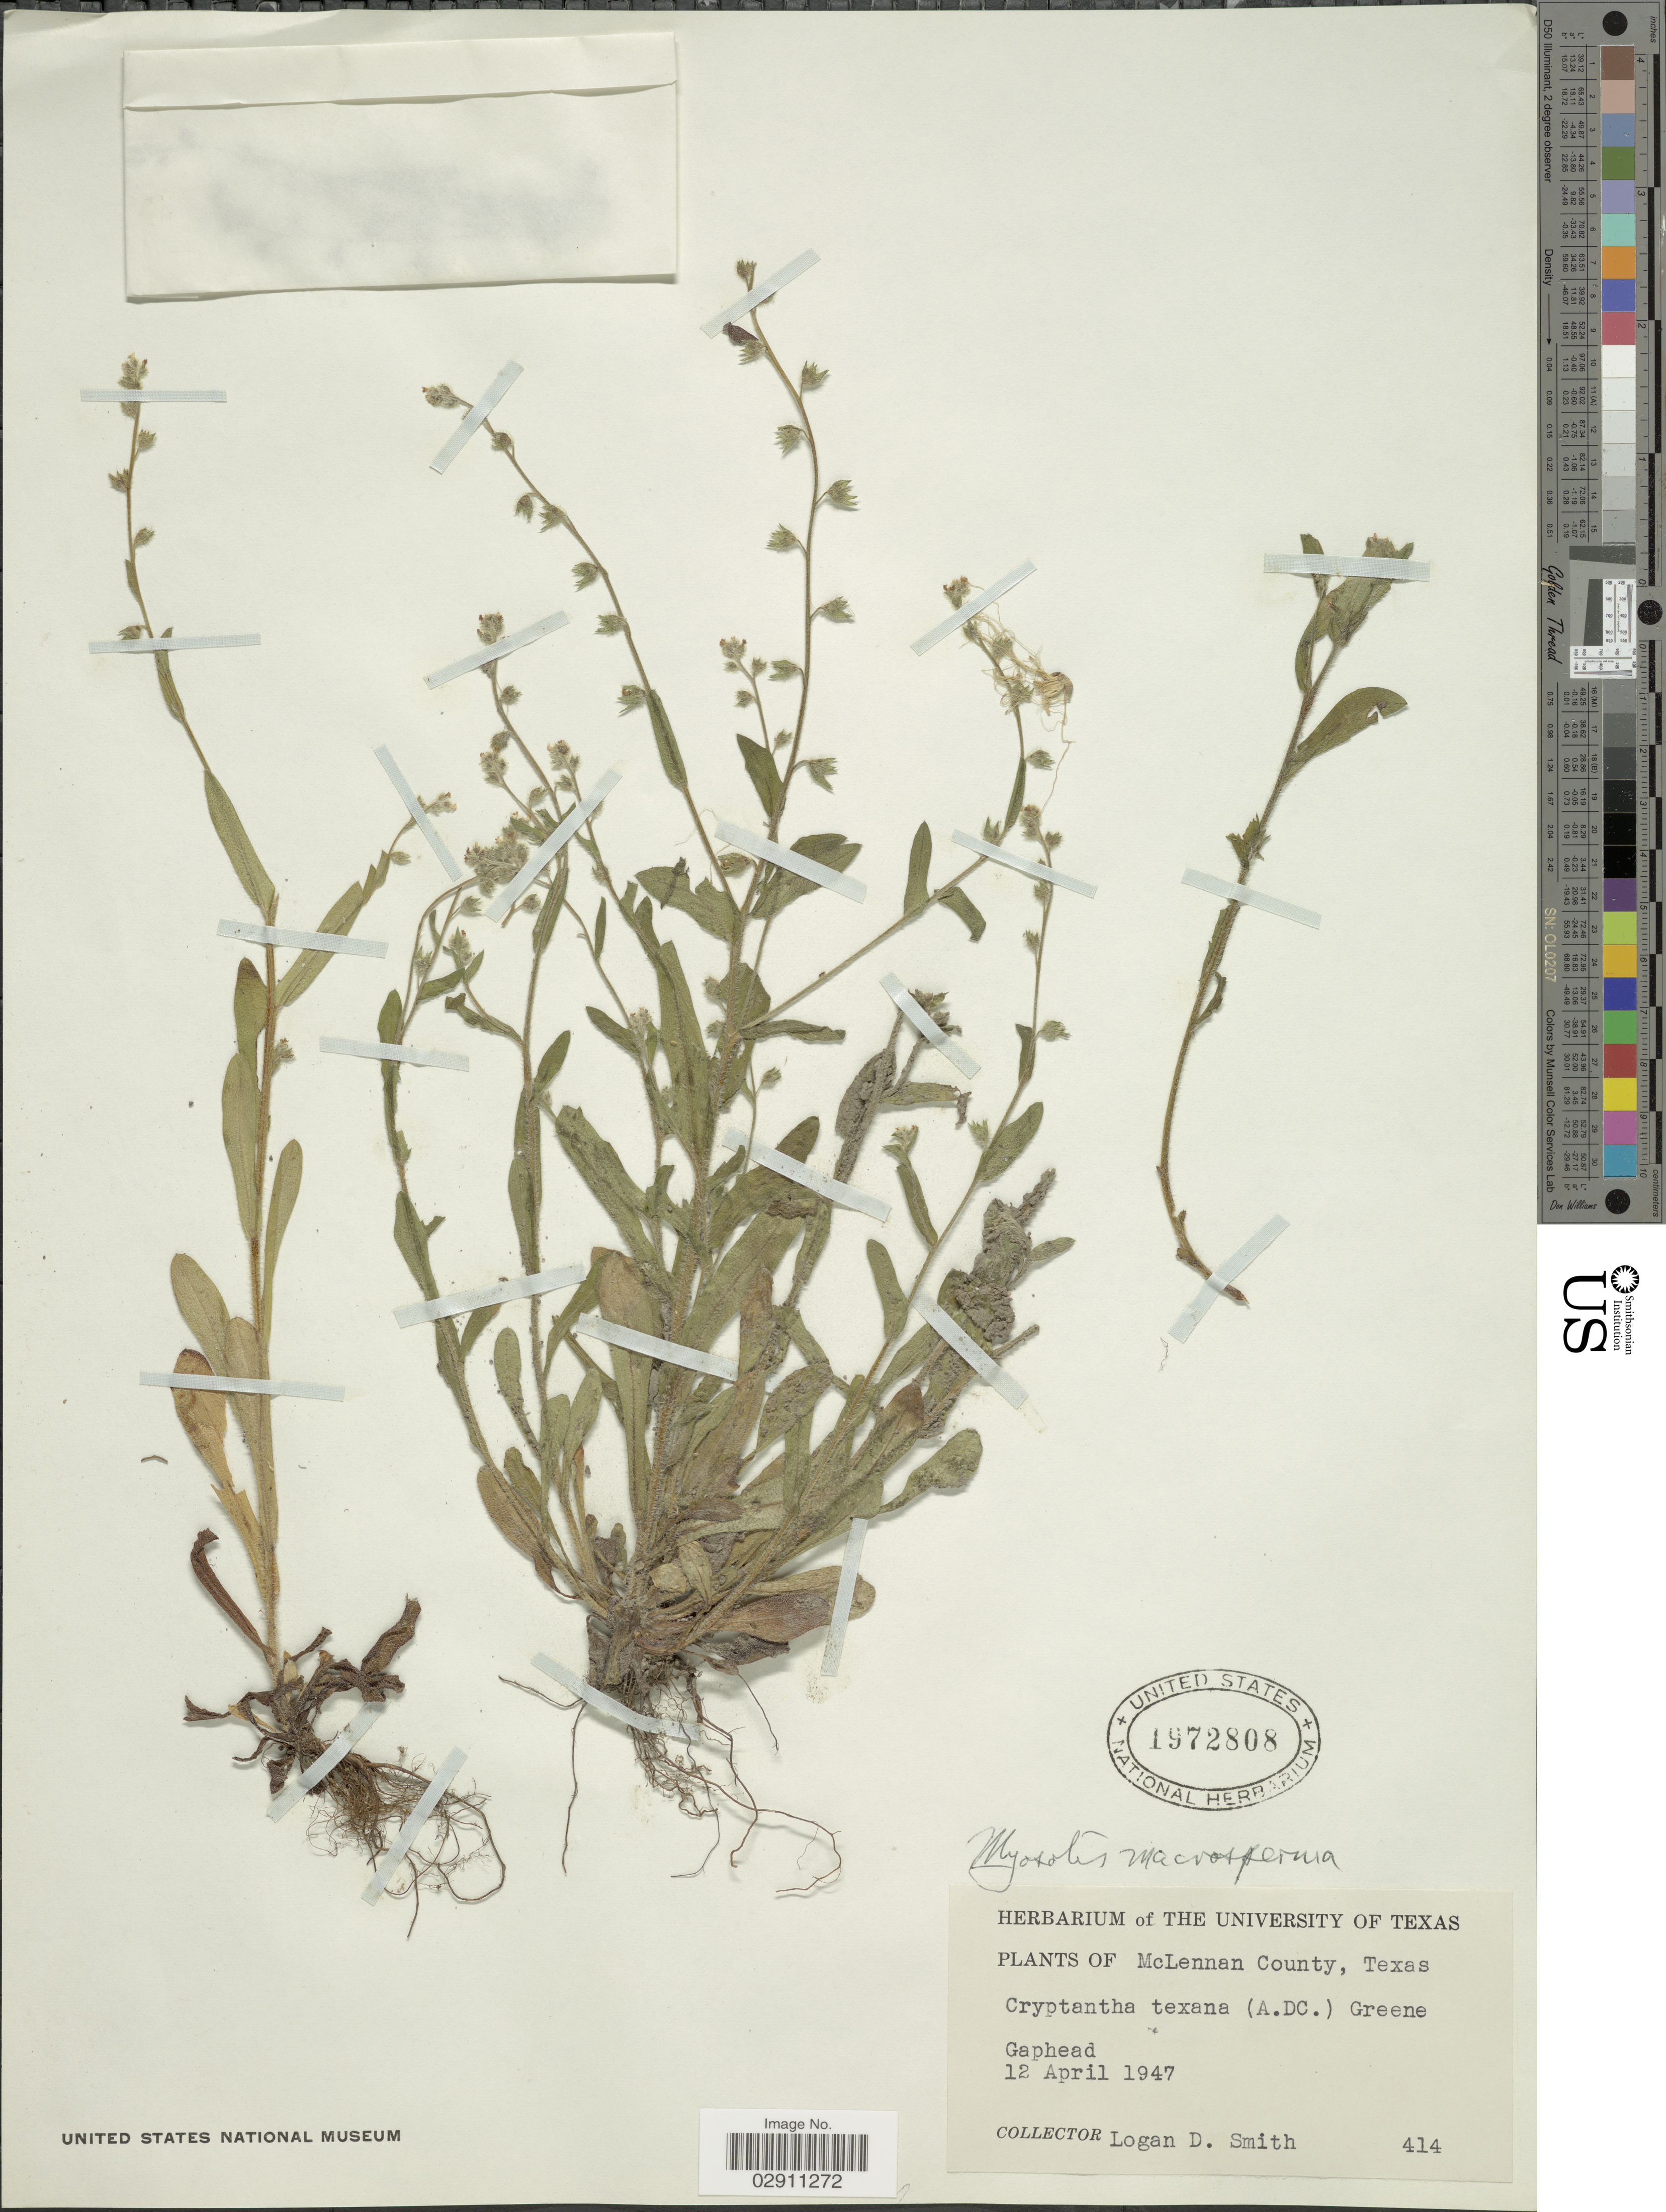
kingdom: Plantae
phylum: Tracheophyta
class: Magnoliopsida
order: Boraginales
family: Boraginaceae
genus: Myosotis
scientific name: Myosotis macrosperma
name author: Engelm.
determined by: Goldman, Doug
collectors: L. Smith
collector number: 414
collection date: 1947-04-12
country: United States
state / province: Texas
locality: McLennan County, Gaphead.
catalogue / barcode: US 1972808